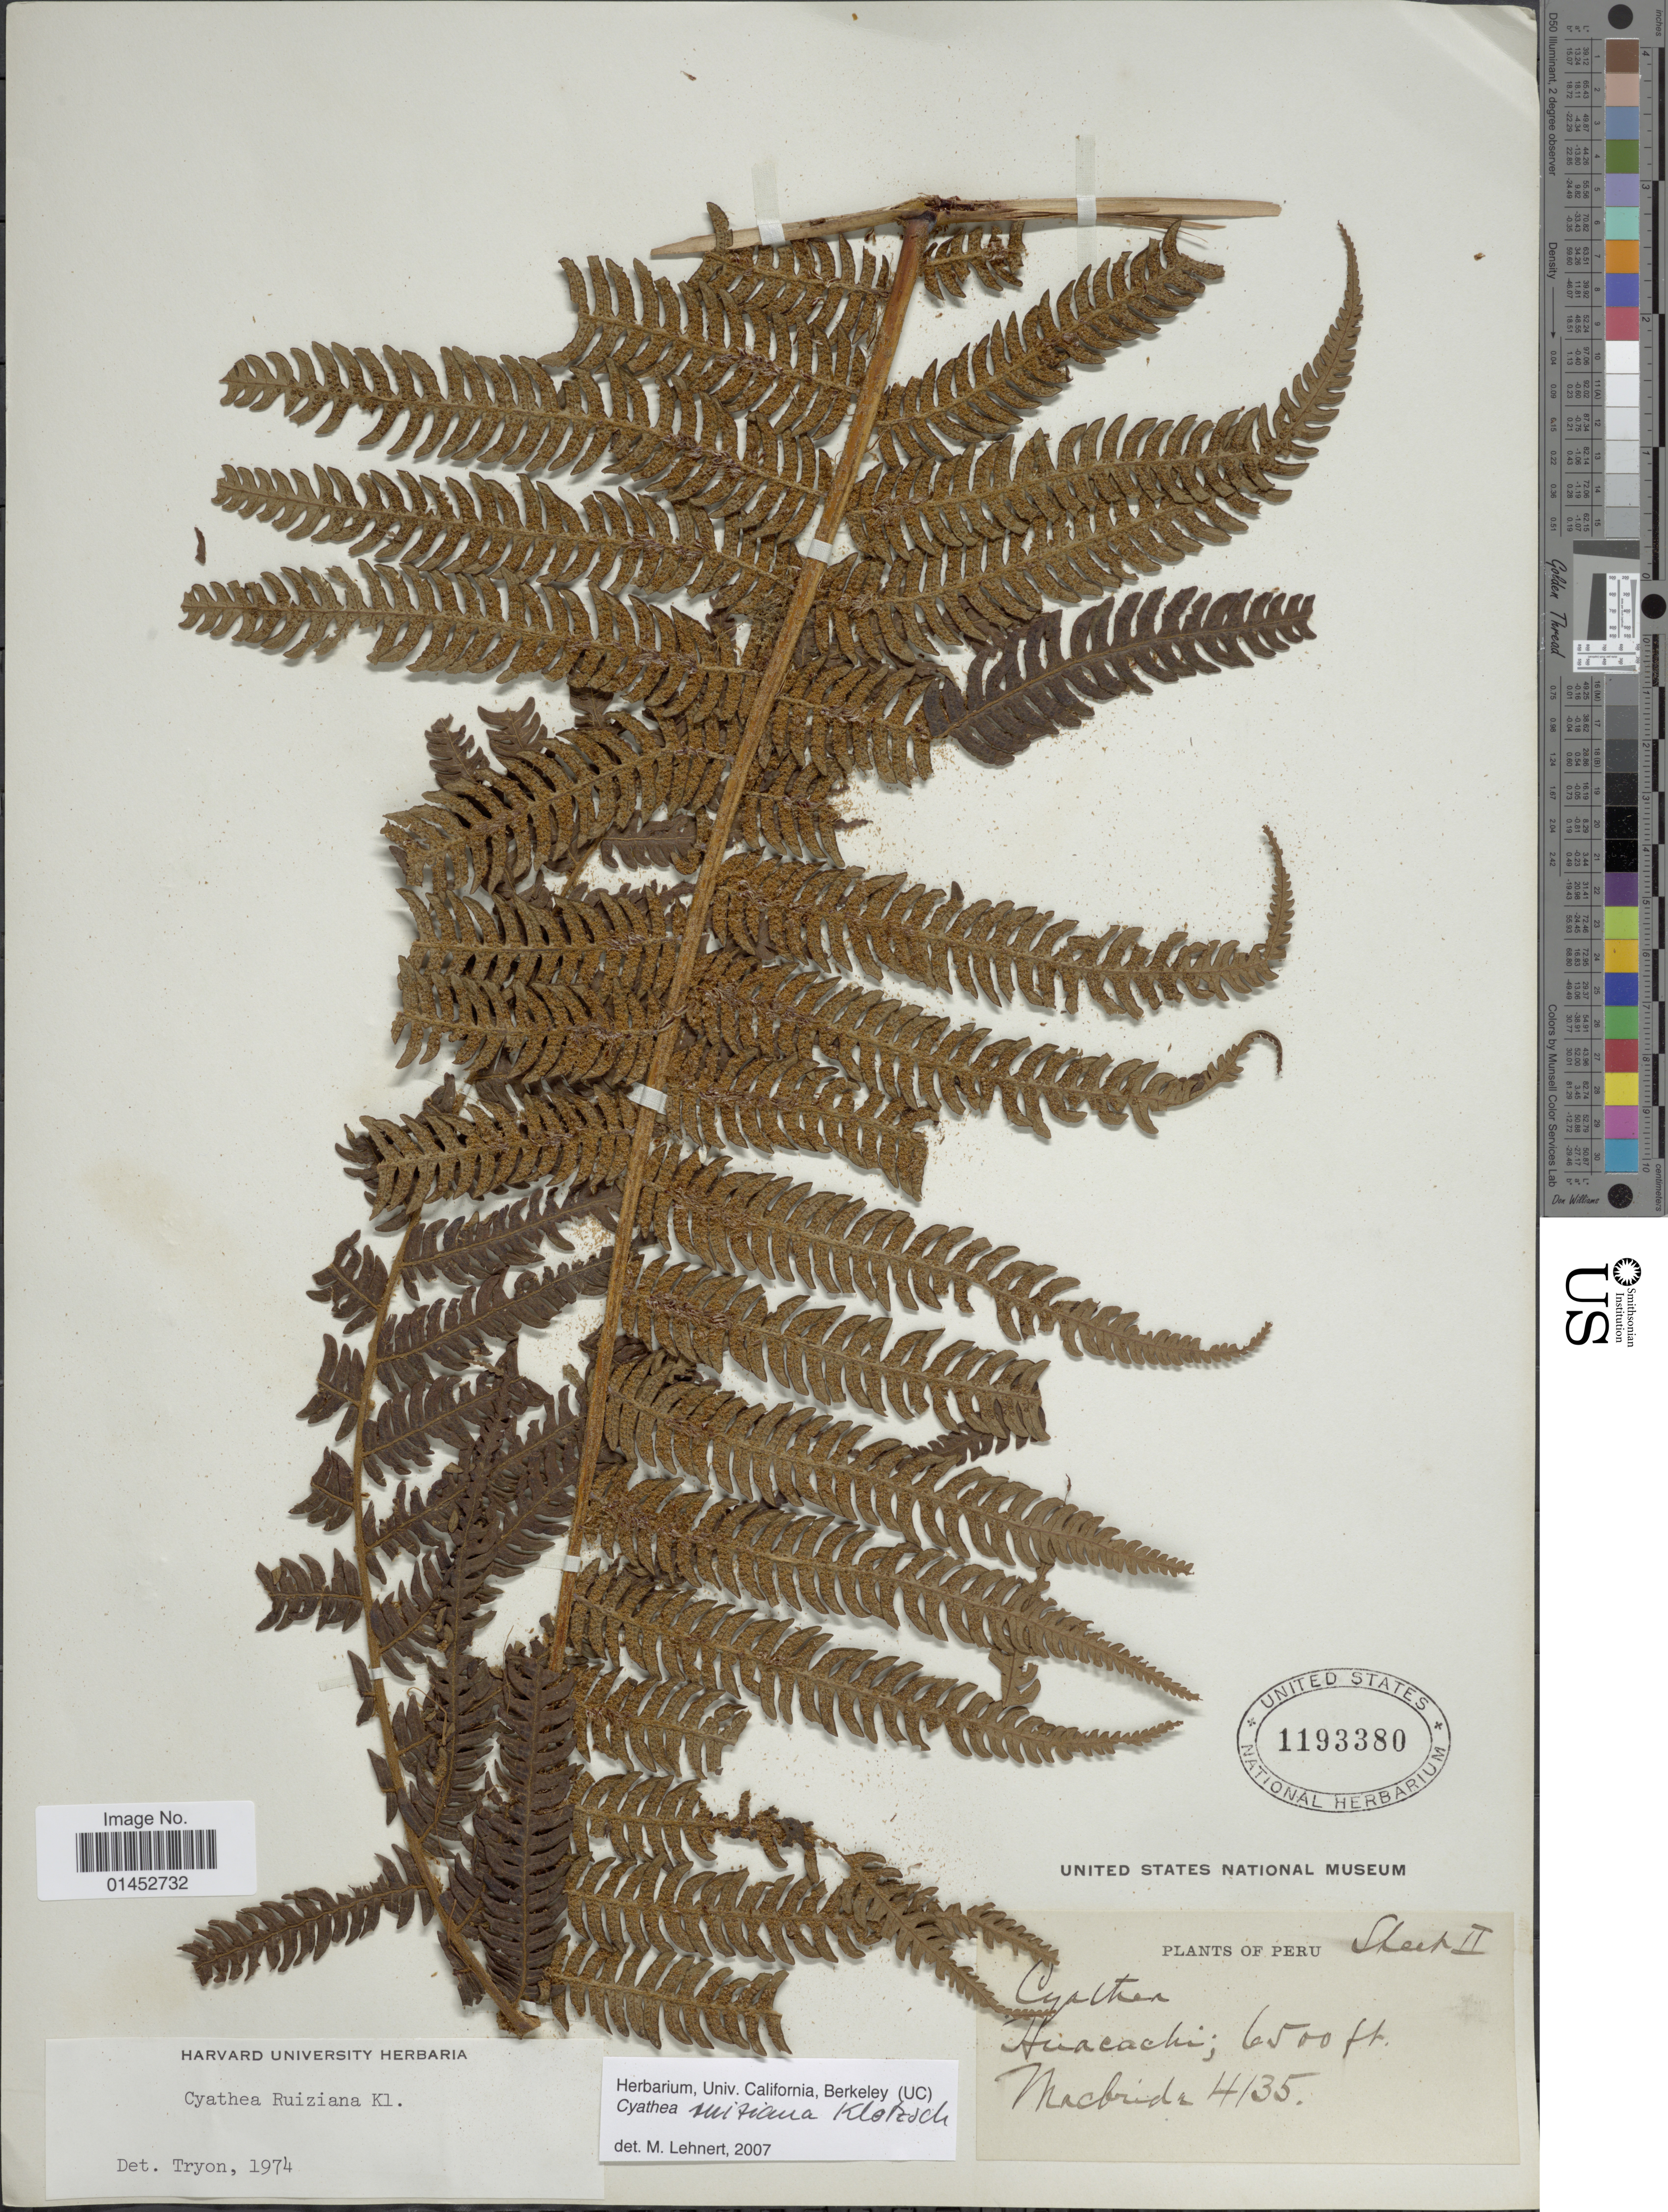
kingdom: Plantae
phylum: Tracheophyta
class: Polypodiopsida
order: Cyatheales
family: Cyatheaceae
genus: Cyathea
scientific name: Cyathea ruiziana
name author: Klotzsch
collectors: Macbride, --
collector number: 4135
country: Peru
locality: Huacachi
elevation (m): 1981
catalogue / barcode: US 1193380